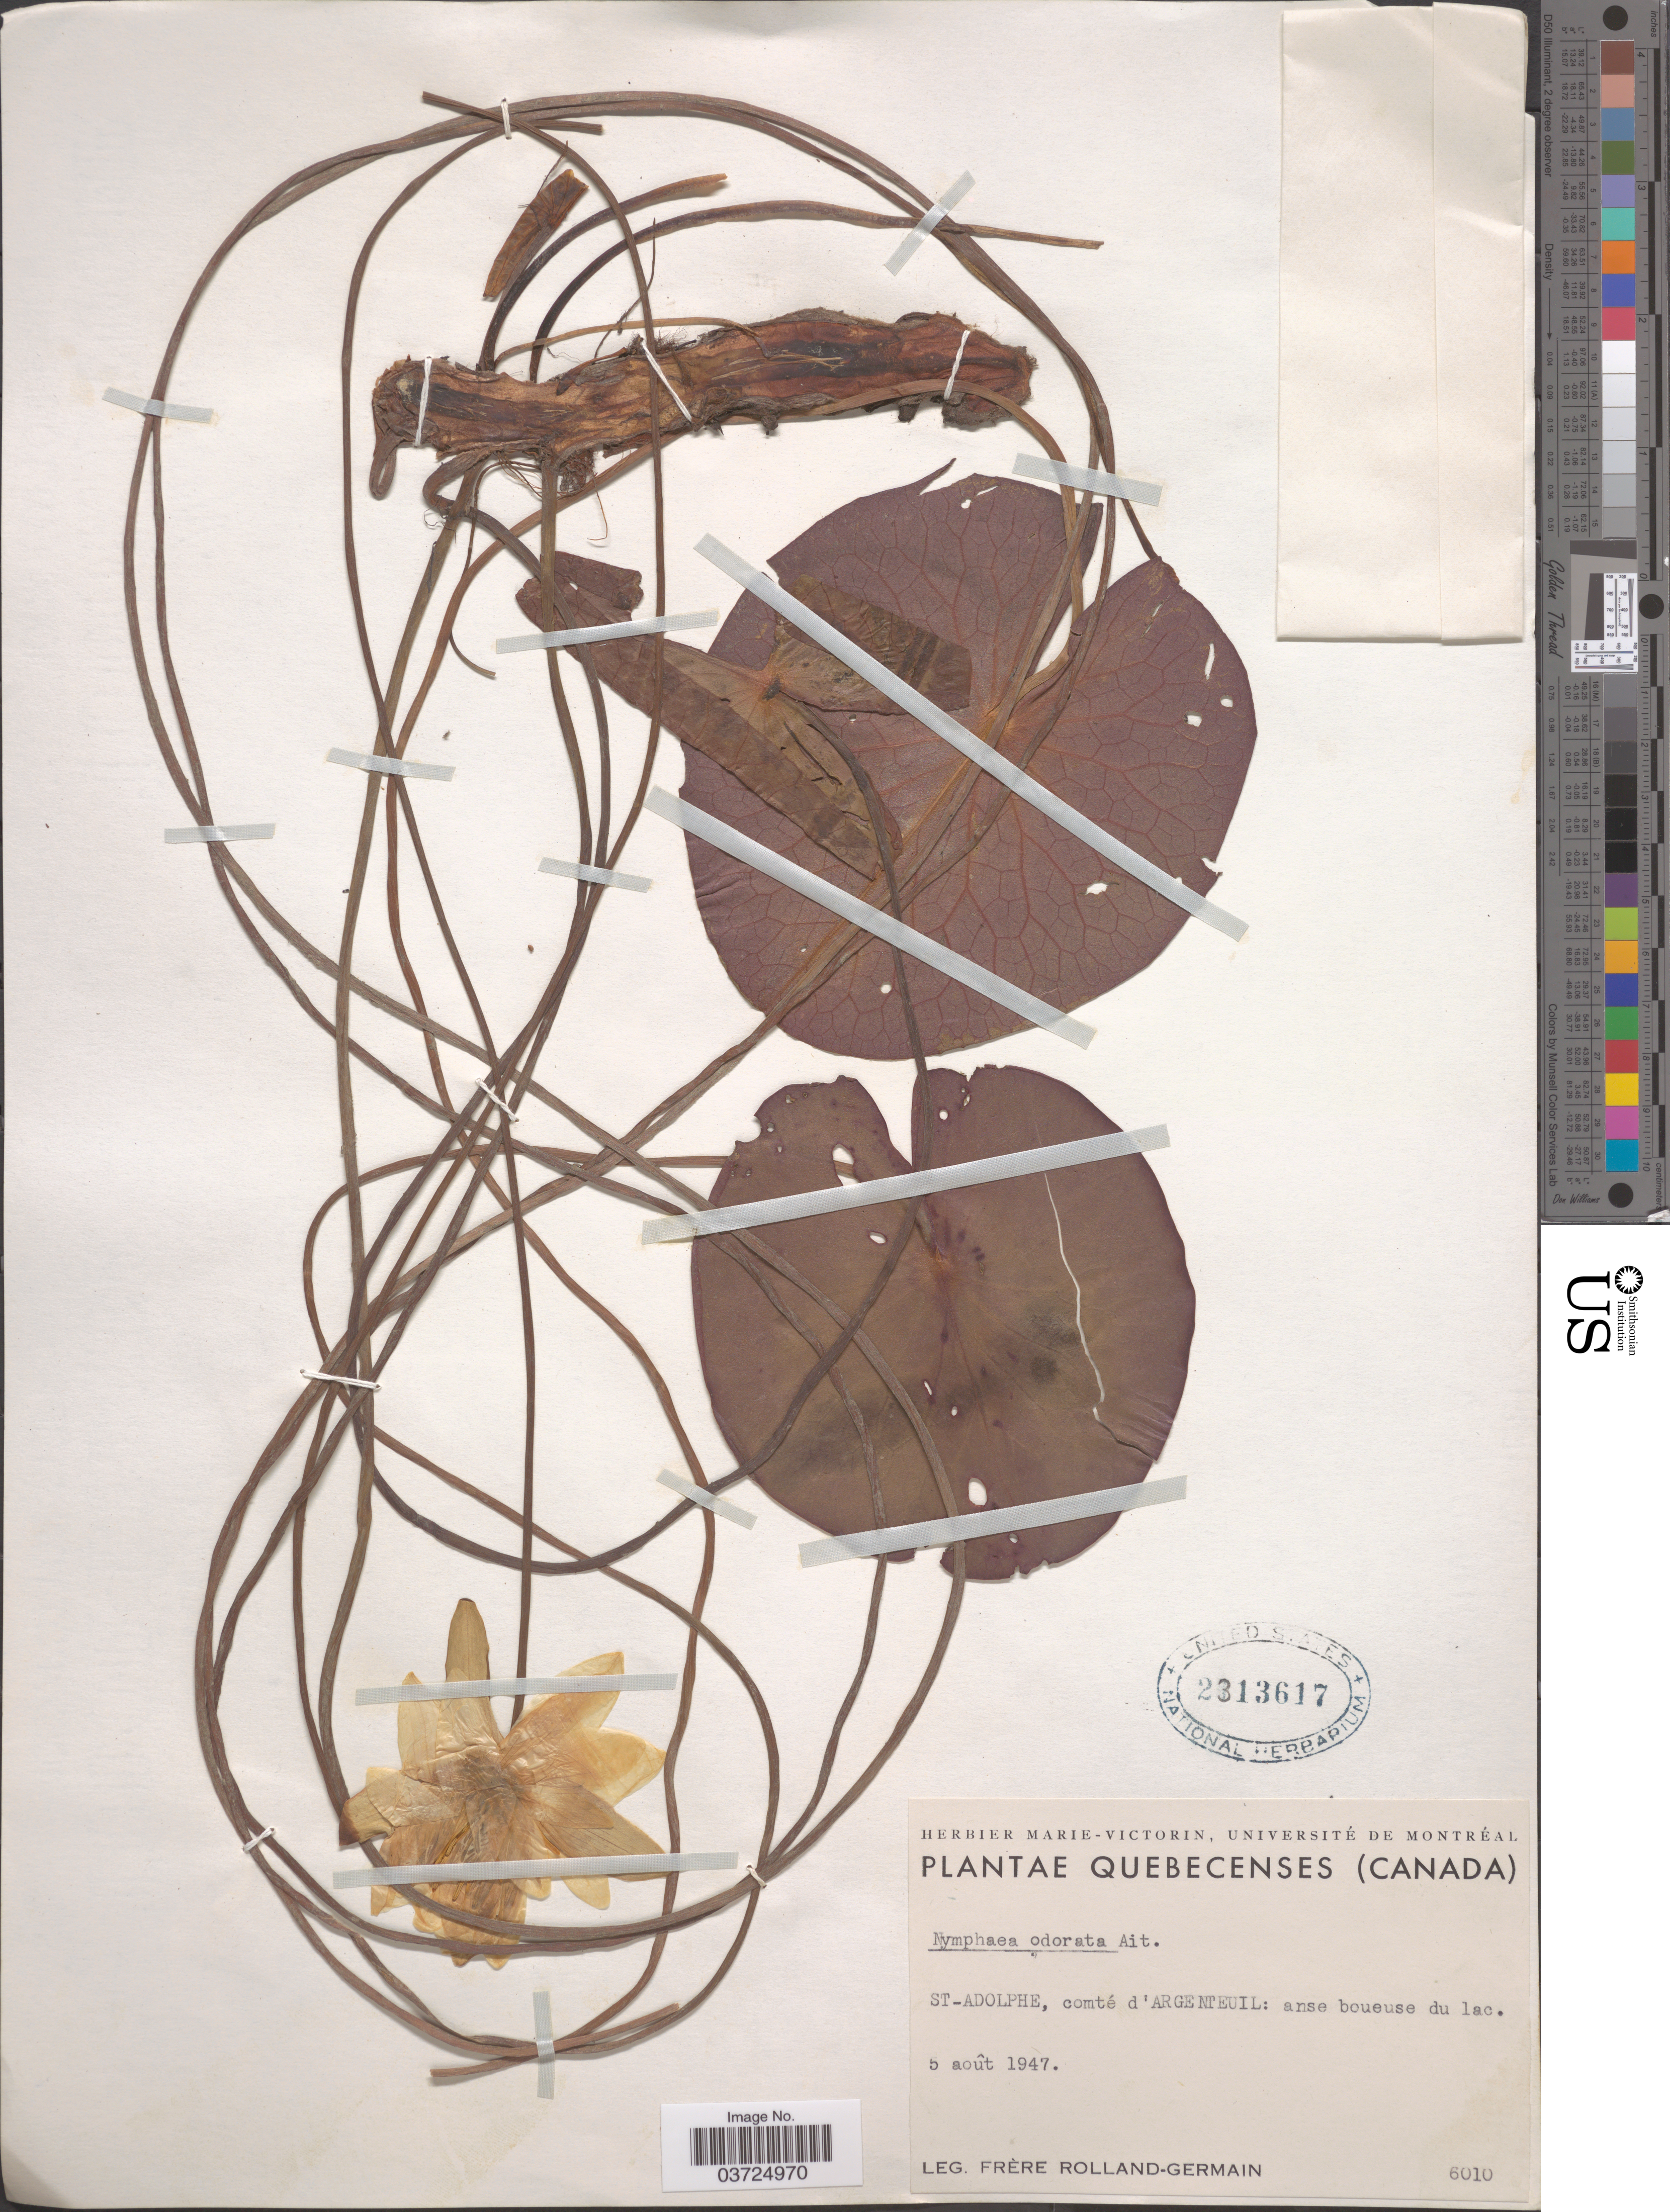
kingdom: Plantae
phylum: Tracheophyta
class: Magnoliopsida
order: Nymphaeales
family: Nymphaeaceae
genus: Nymphaea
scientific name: Nymphaea odorata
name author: Aiton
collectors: Rolland-Germain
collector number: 6010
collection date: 1947-08-05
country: Canada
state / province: Quebec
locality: St-Adolphe, comté d'Argenteuil.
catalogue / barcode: US 2313617